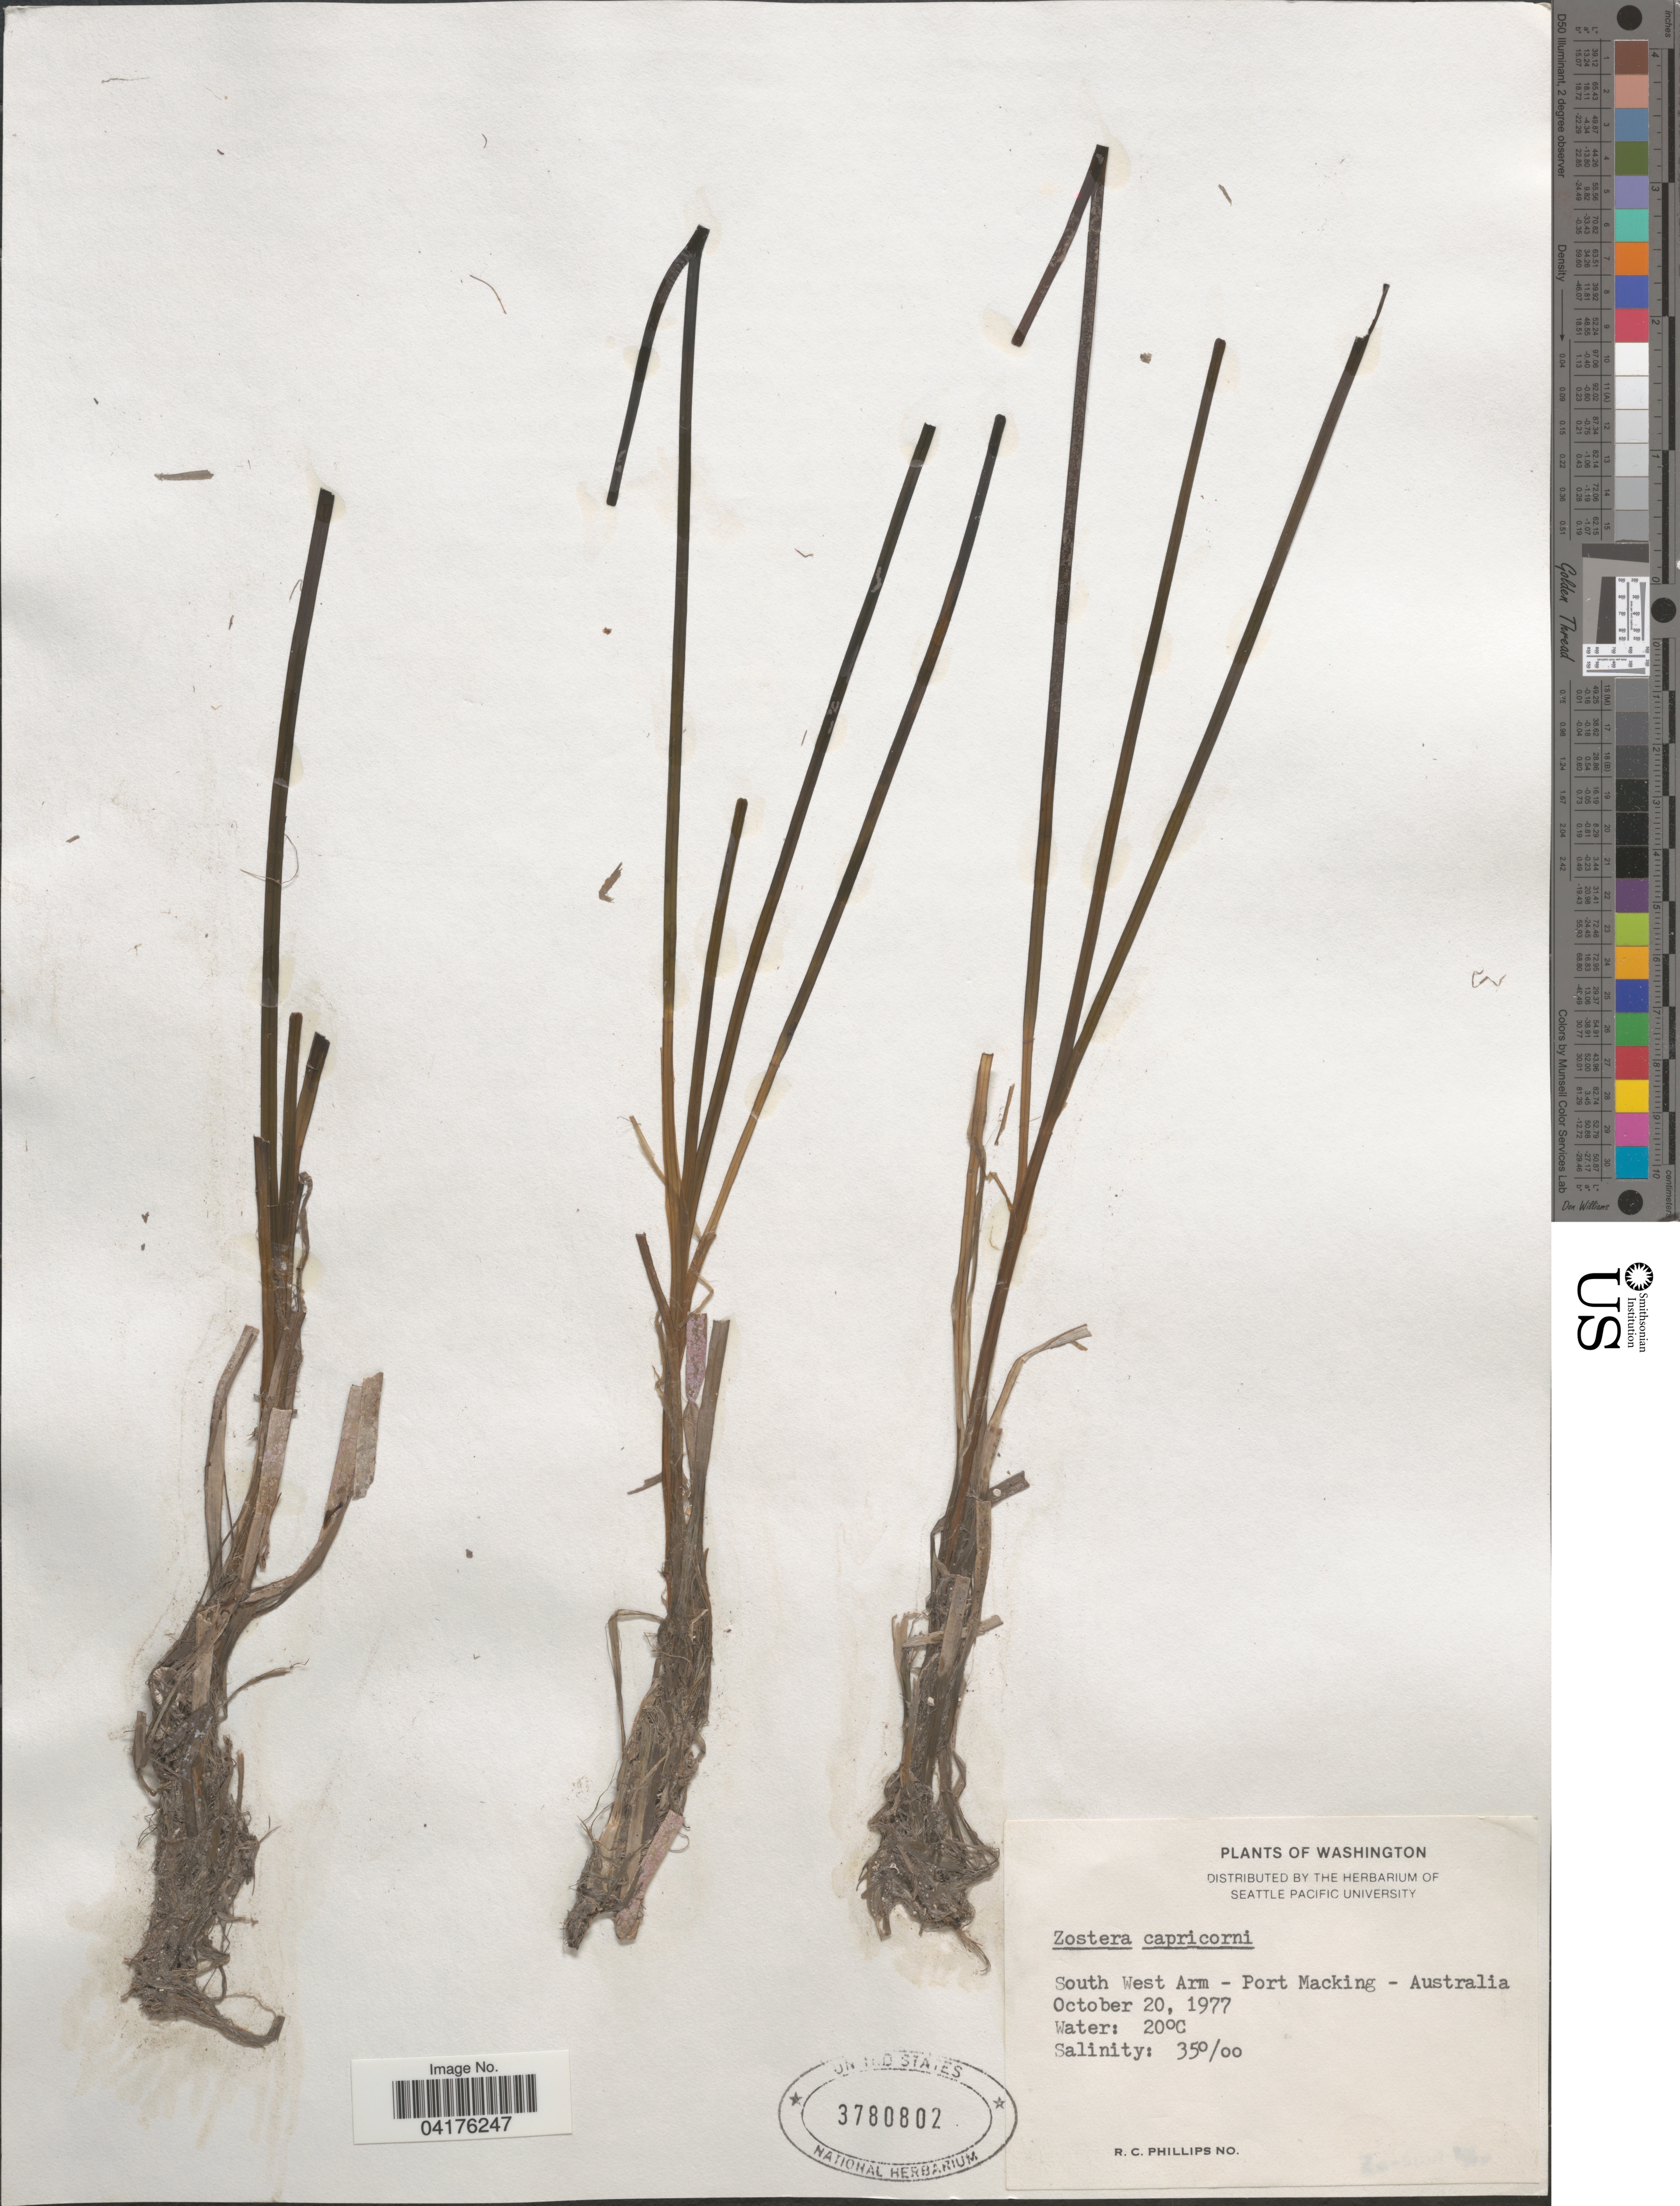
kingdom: Plantae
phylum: Tracheophyta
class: Liliopsida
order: Alismatales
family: Zosteraceae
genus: Zostera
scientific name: Zostera capricorni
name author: Asch.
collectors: R. C. Phillips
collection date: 1977-10-20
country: Australia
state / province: New South Wales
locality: South West Arm - Port Macking [= Port Hacking].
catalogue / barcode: US 3780802